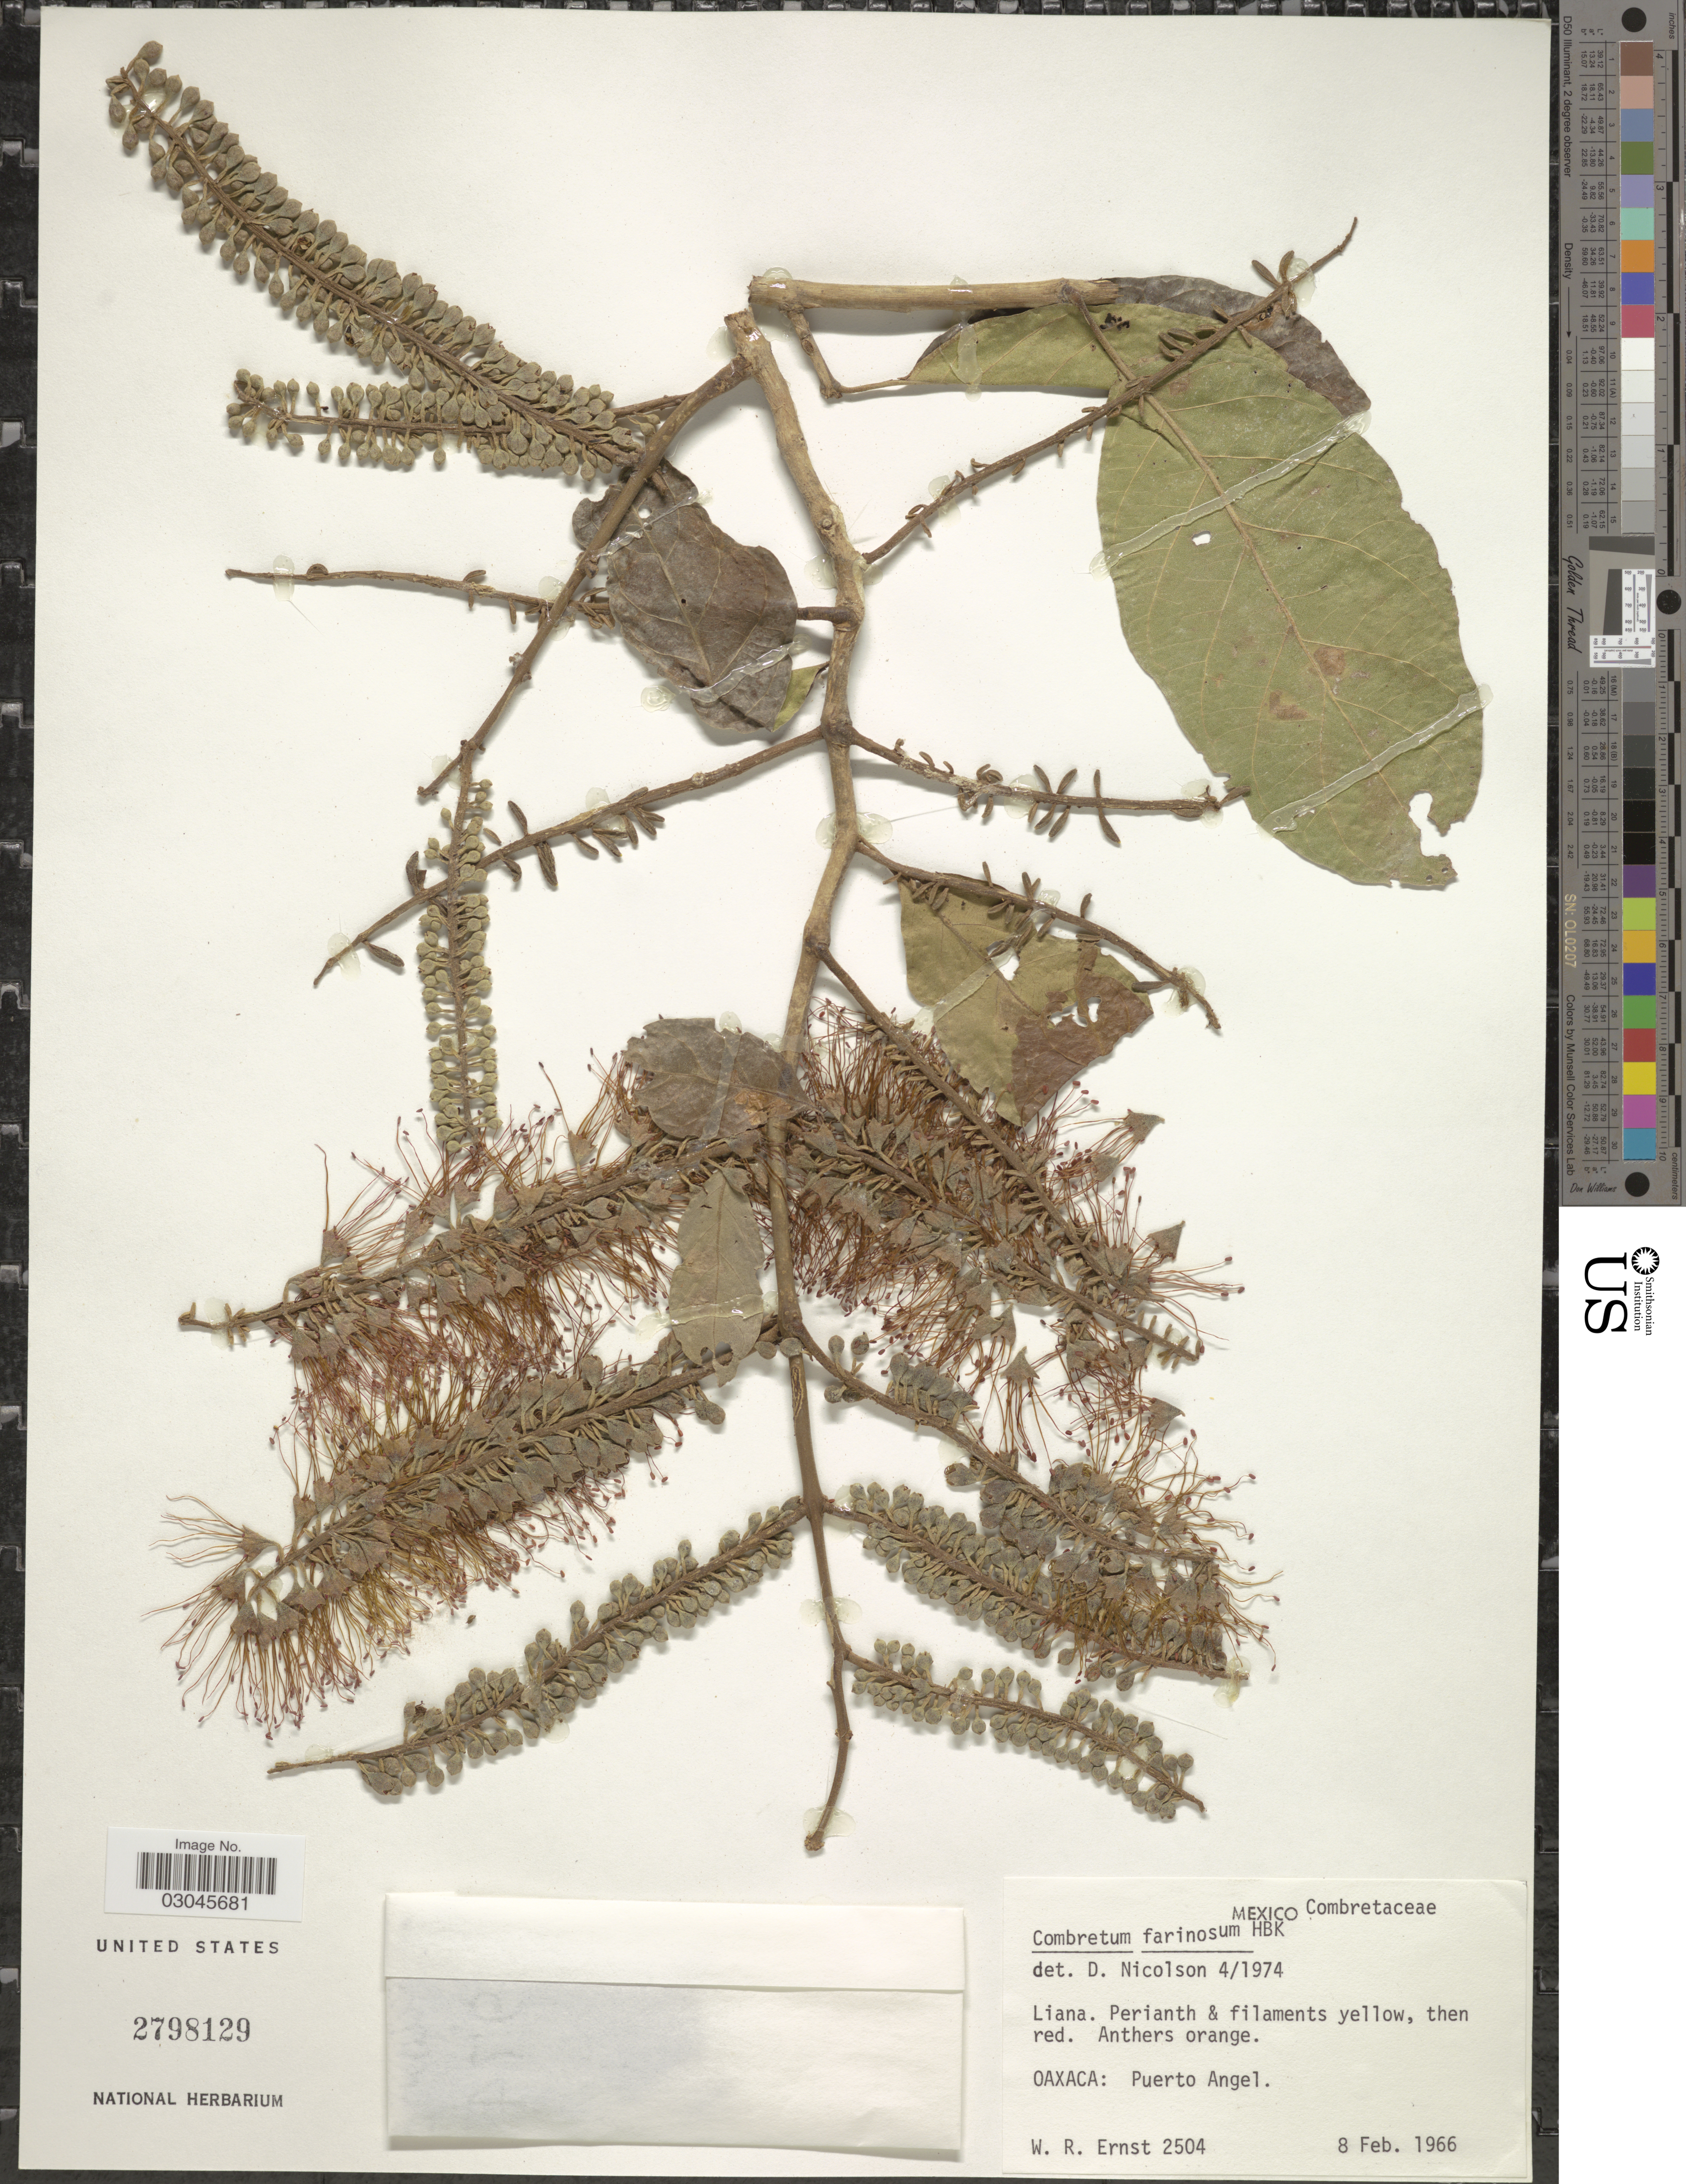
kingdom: Plantae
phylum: Tracheophyta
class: Magnoliopsida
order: Myrtales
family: Combretaceae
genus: Combretum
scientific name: Combretum farinosum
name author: Kunth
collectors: W. R. Ernst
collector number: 2504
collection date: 1966-02-08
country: Mexico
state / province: Oaxaca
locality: Puerto Angel.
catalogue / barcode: US 2798129